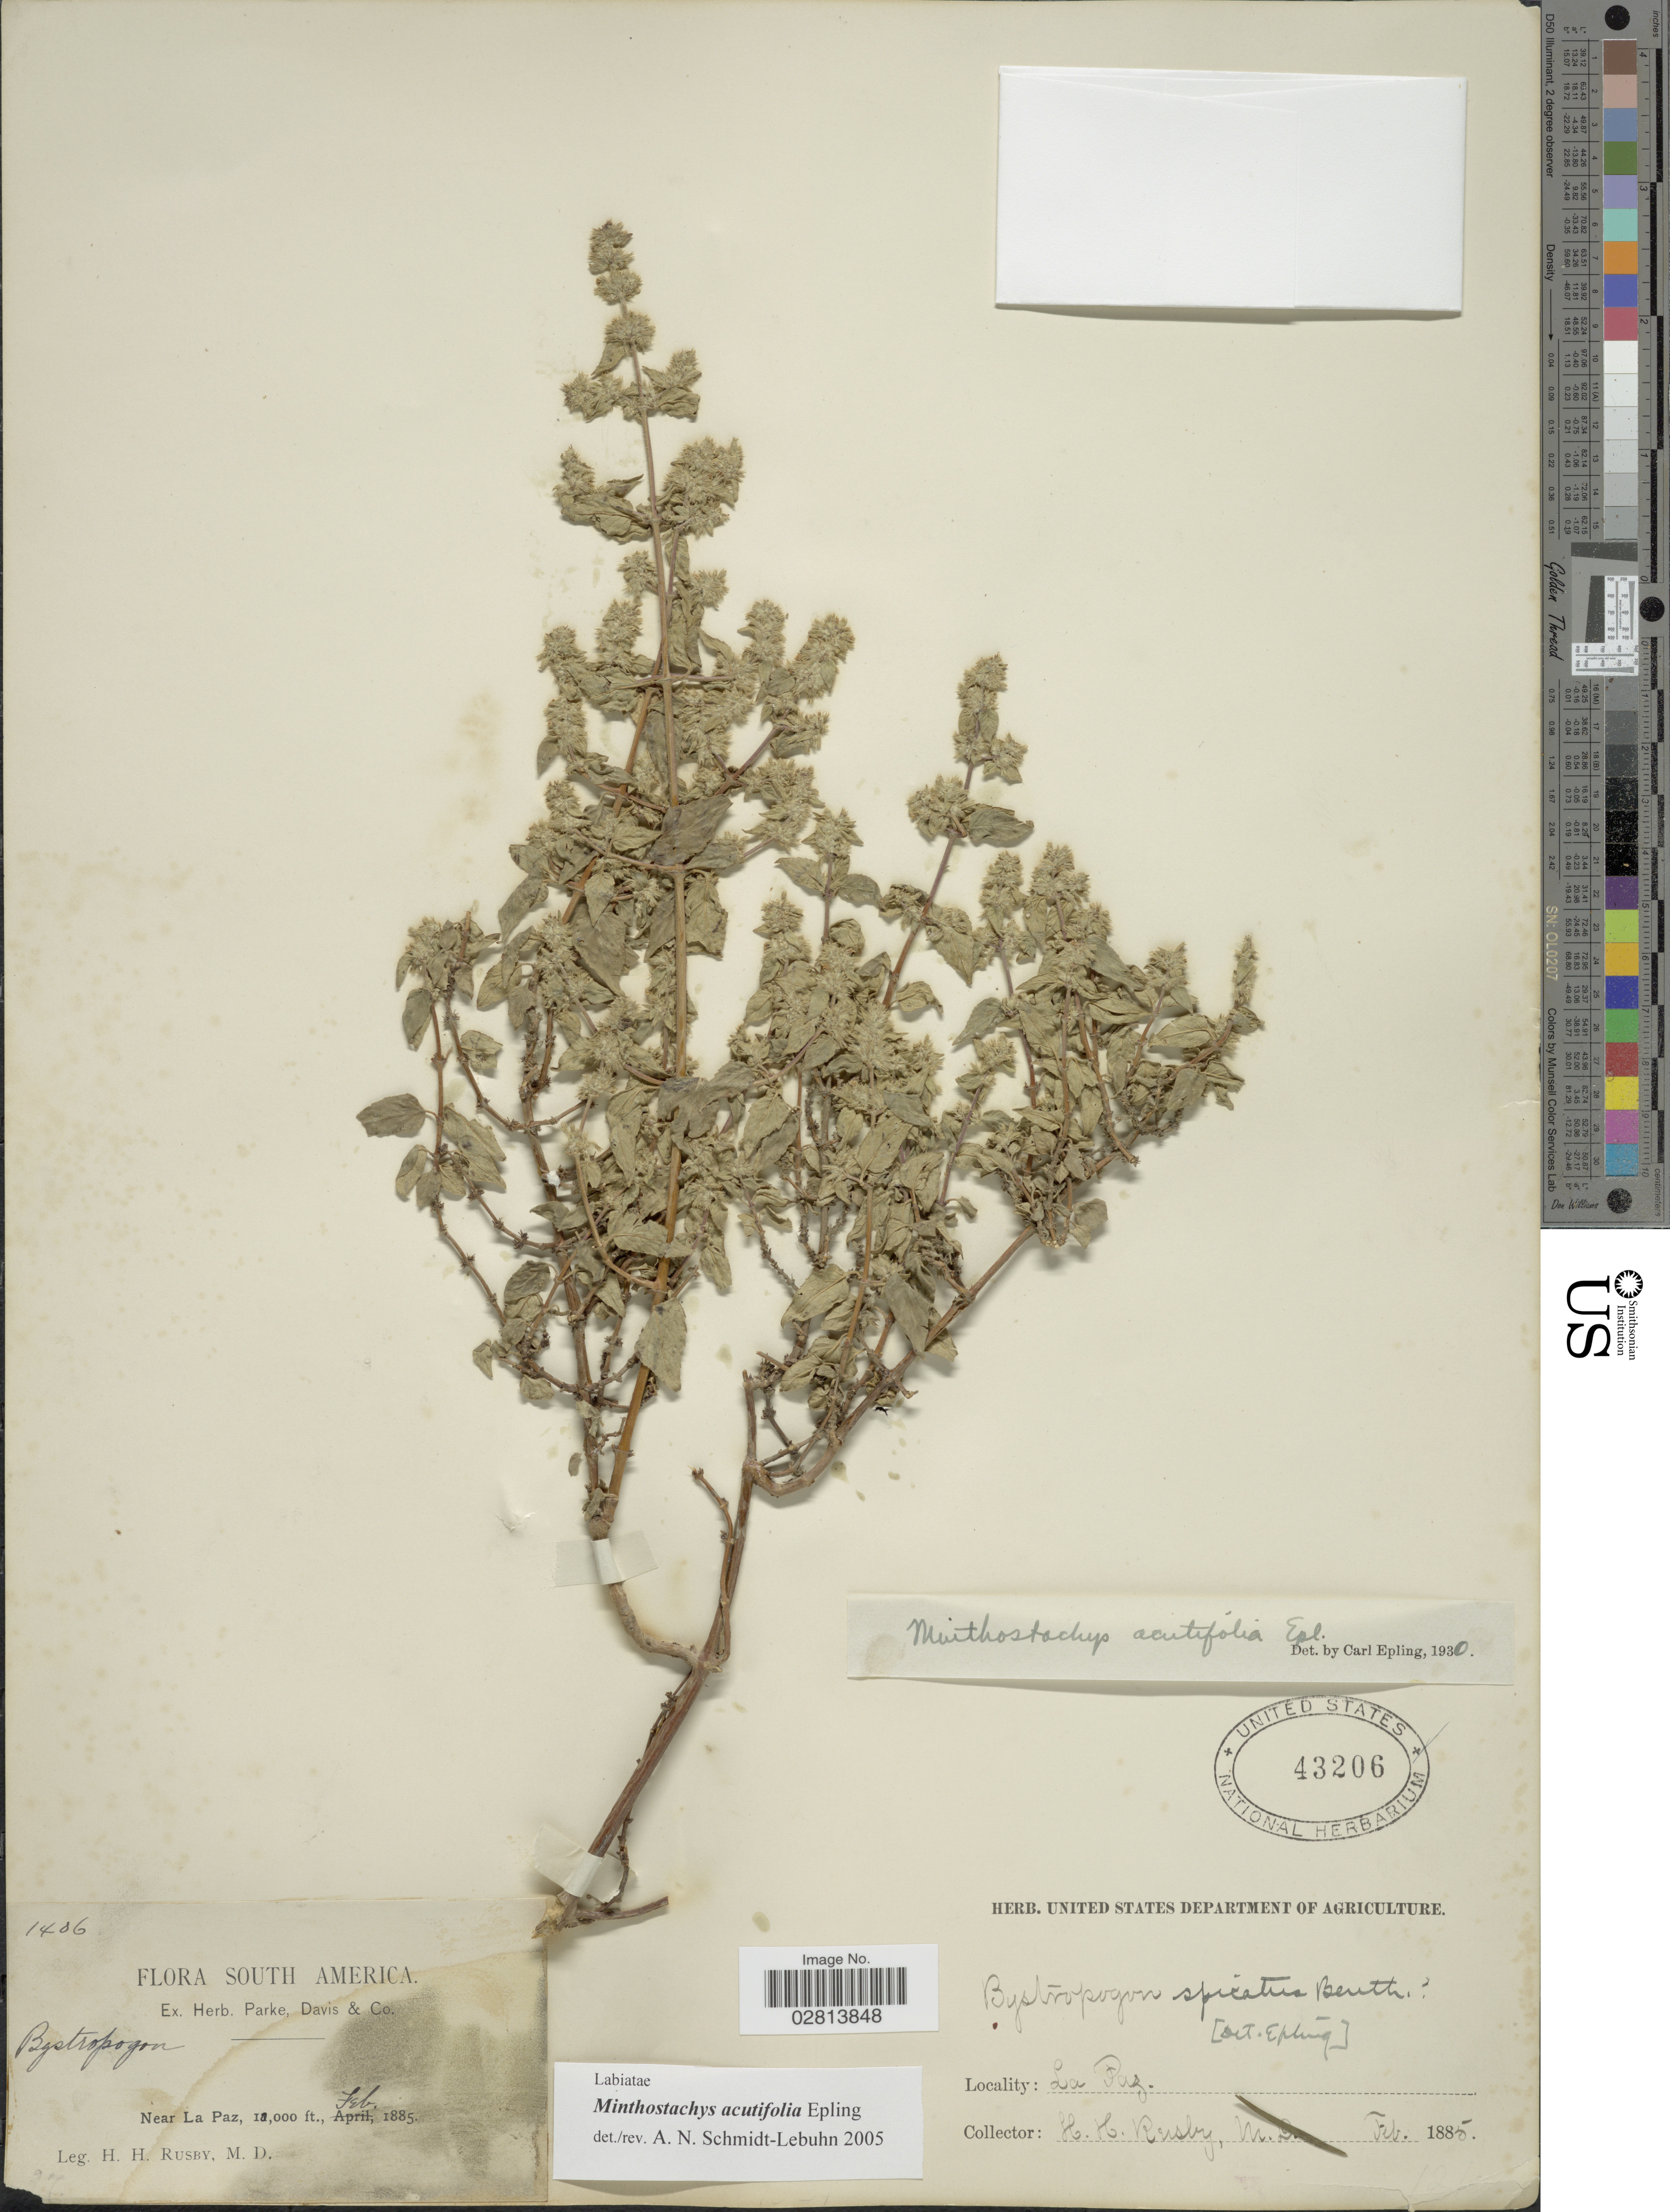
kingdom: Plantae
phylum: Tracheophyta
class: Magnoliopsida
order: Lamiales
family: Lamiaceae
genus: Minthostachys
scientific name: Minthostachys acutifolia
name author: Epling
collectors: H. H. Rusby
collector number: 1406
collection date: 1885-02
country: Bolivia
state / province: La Paz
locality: Near La Paz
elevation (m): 5486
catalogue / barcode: US 43206